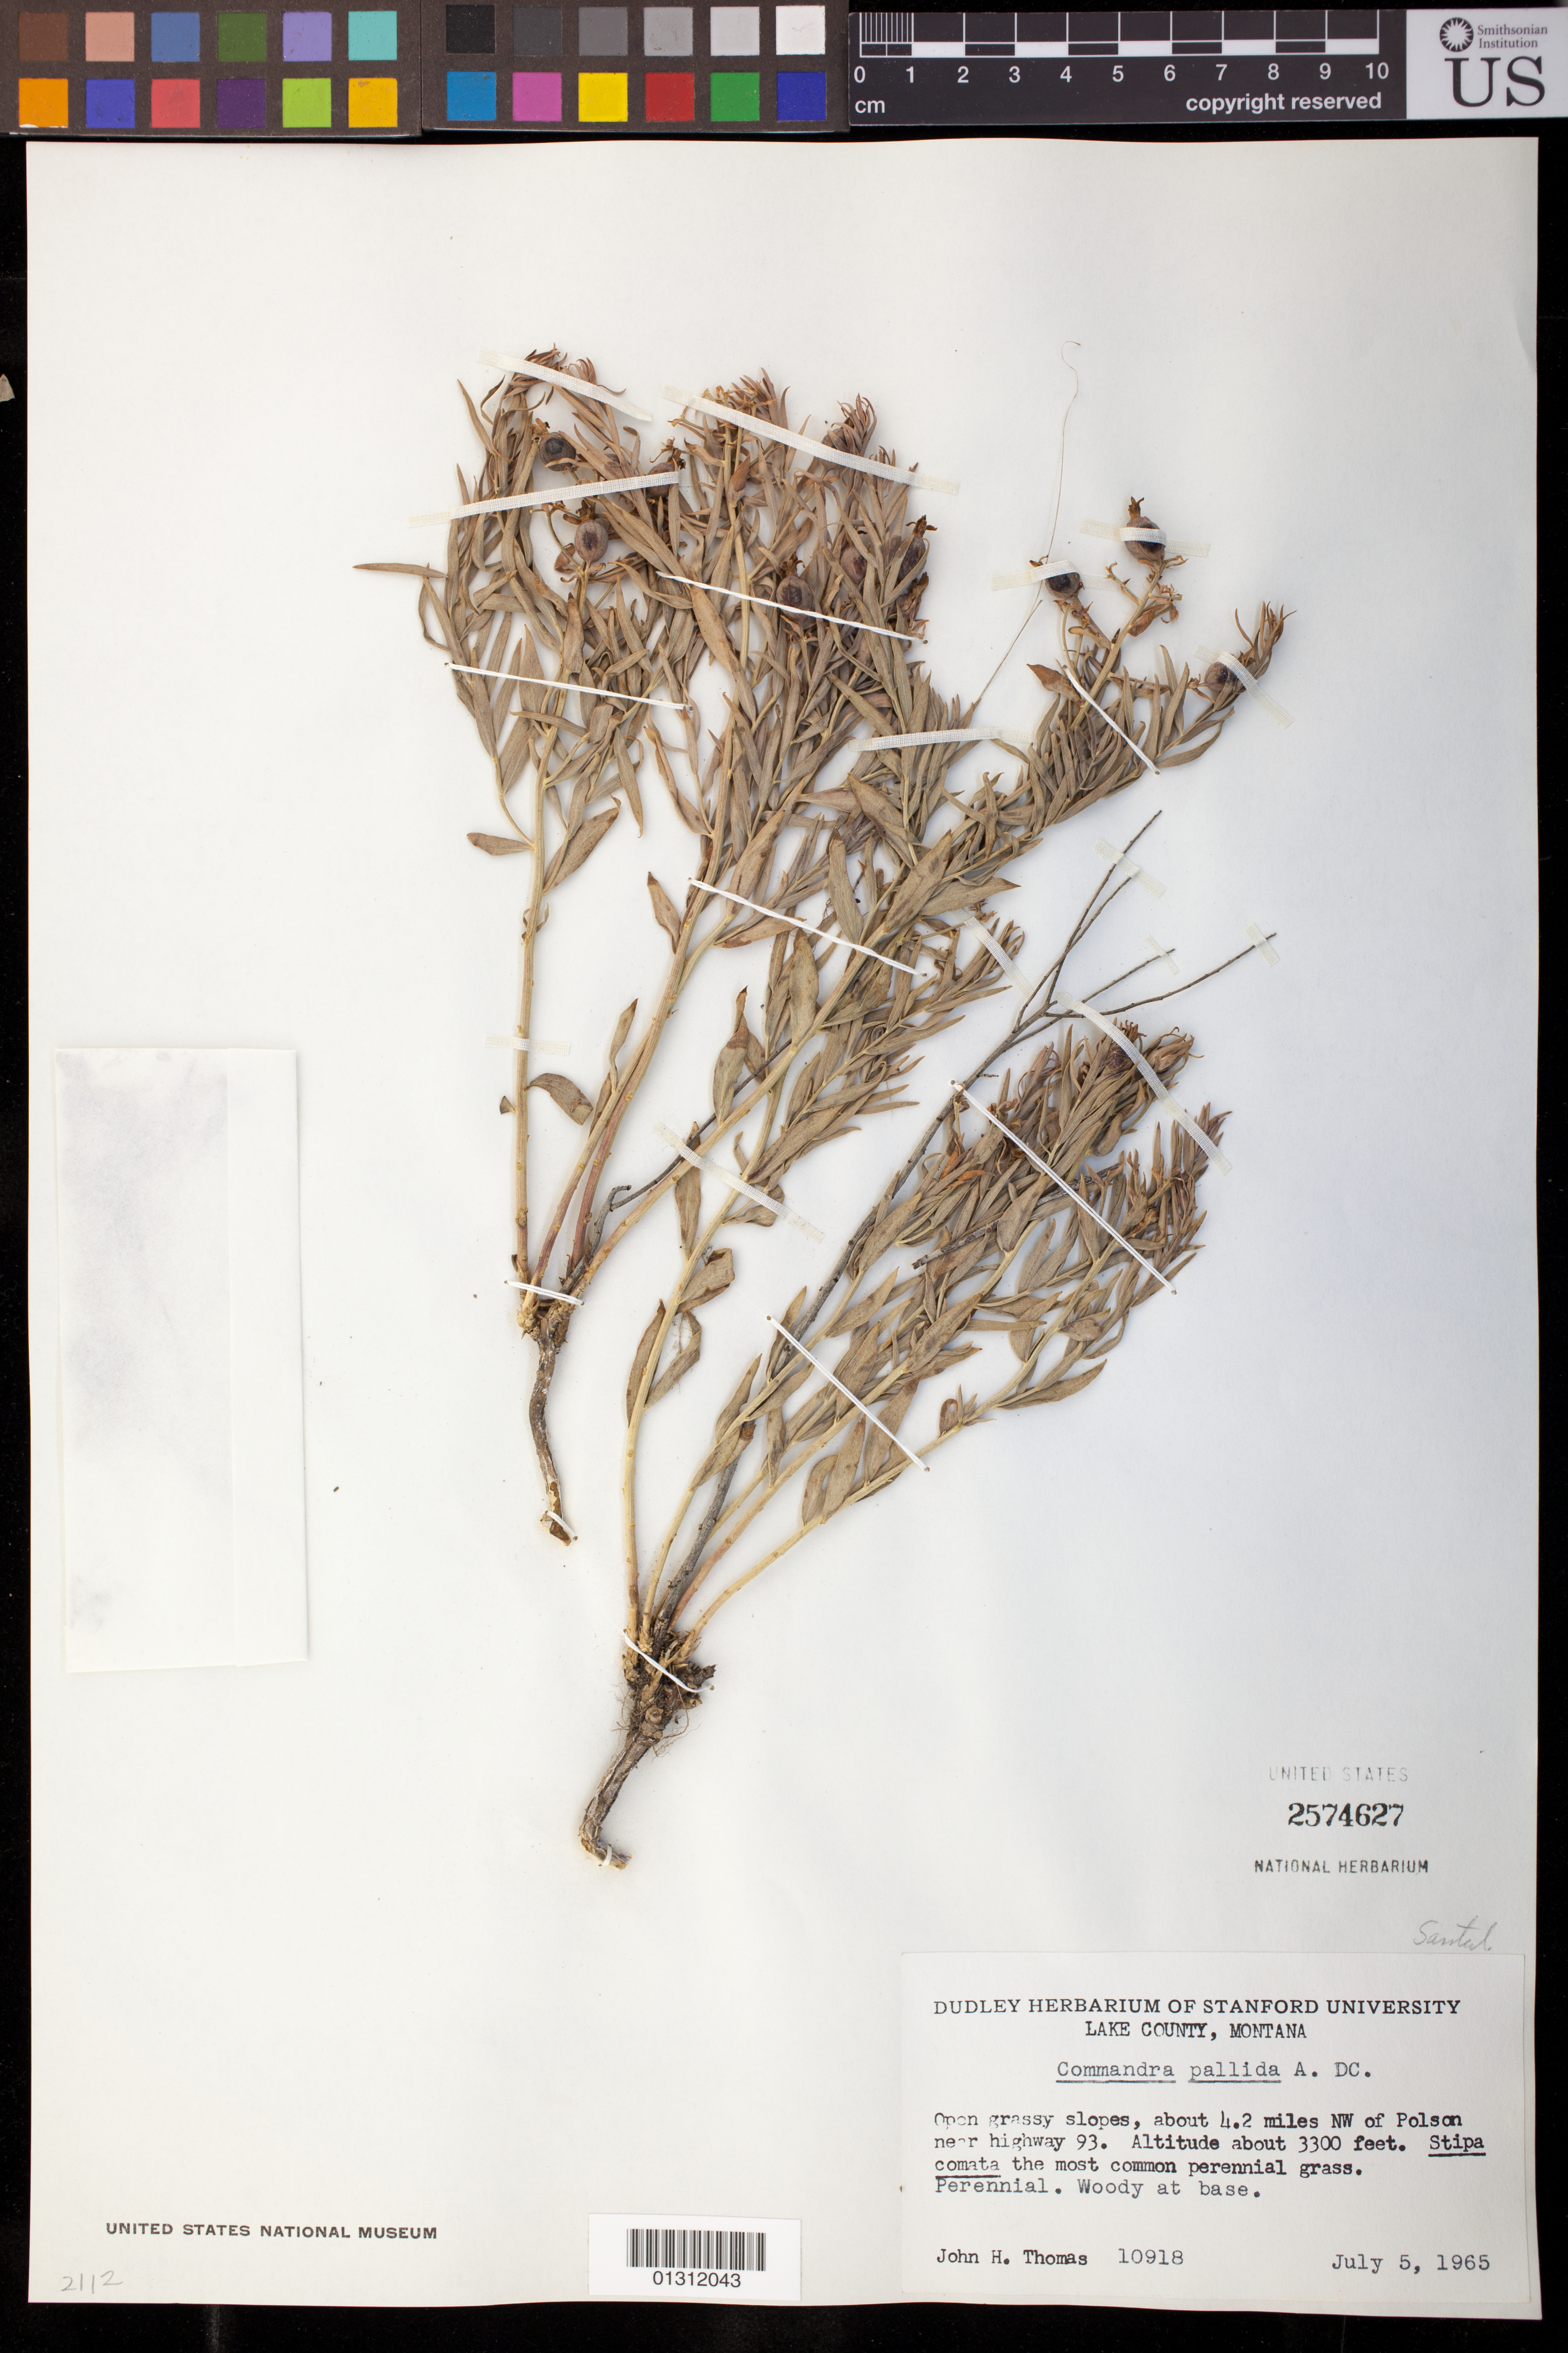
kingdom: Plantae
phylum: Tracheophyta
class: Magnoliopsida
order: Santalales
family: Comandraceae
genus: Comandra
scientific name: Comandra pallida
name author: A. DC.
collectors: J. H. Thomas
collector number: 10918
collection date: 1965-07-05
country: United States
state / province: Montana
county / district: Lake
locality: Open grassy slopes, about 4.2 miles NW of Polson near highway 93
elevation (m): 1006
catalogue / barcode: US 2574627